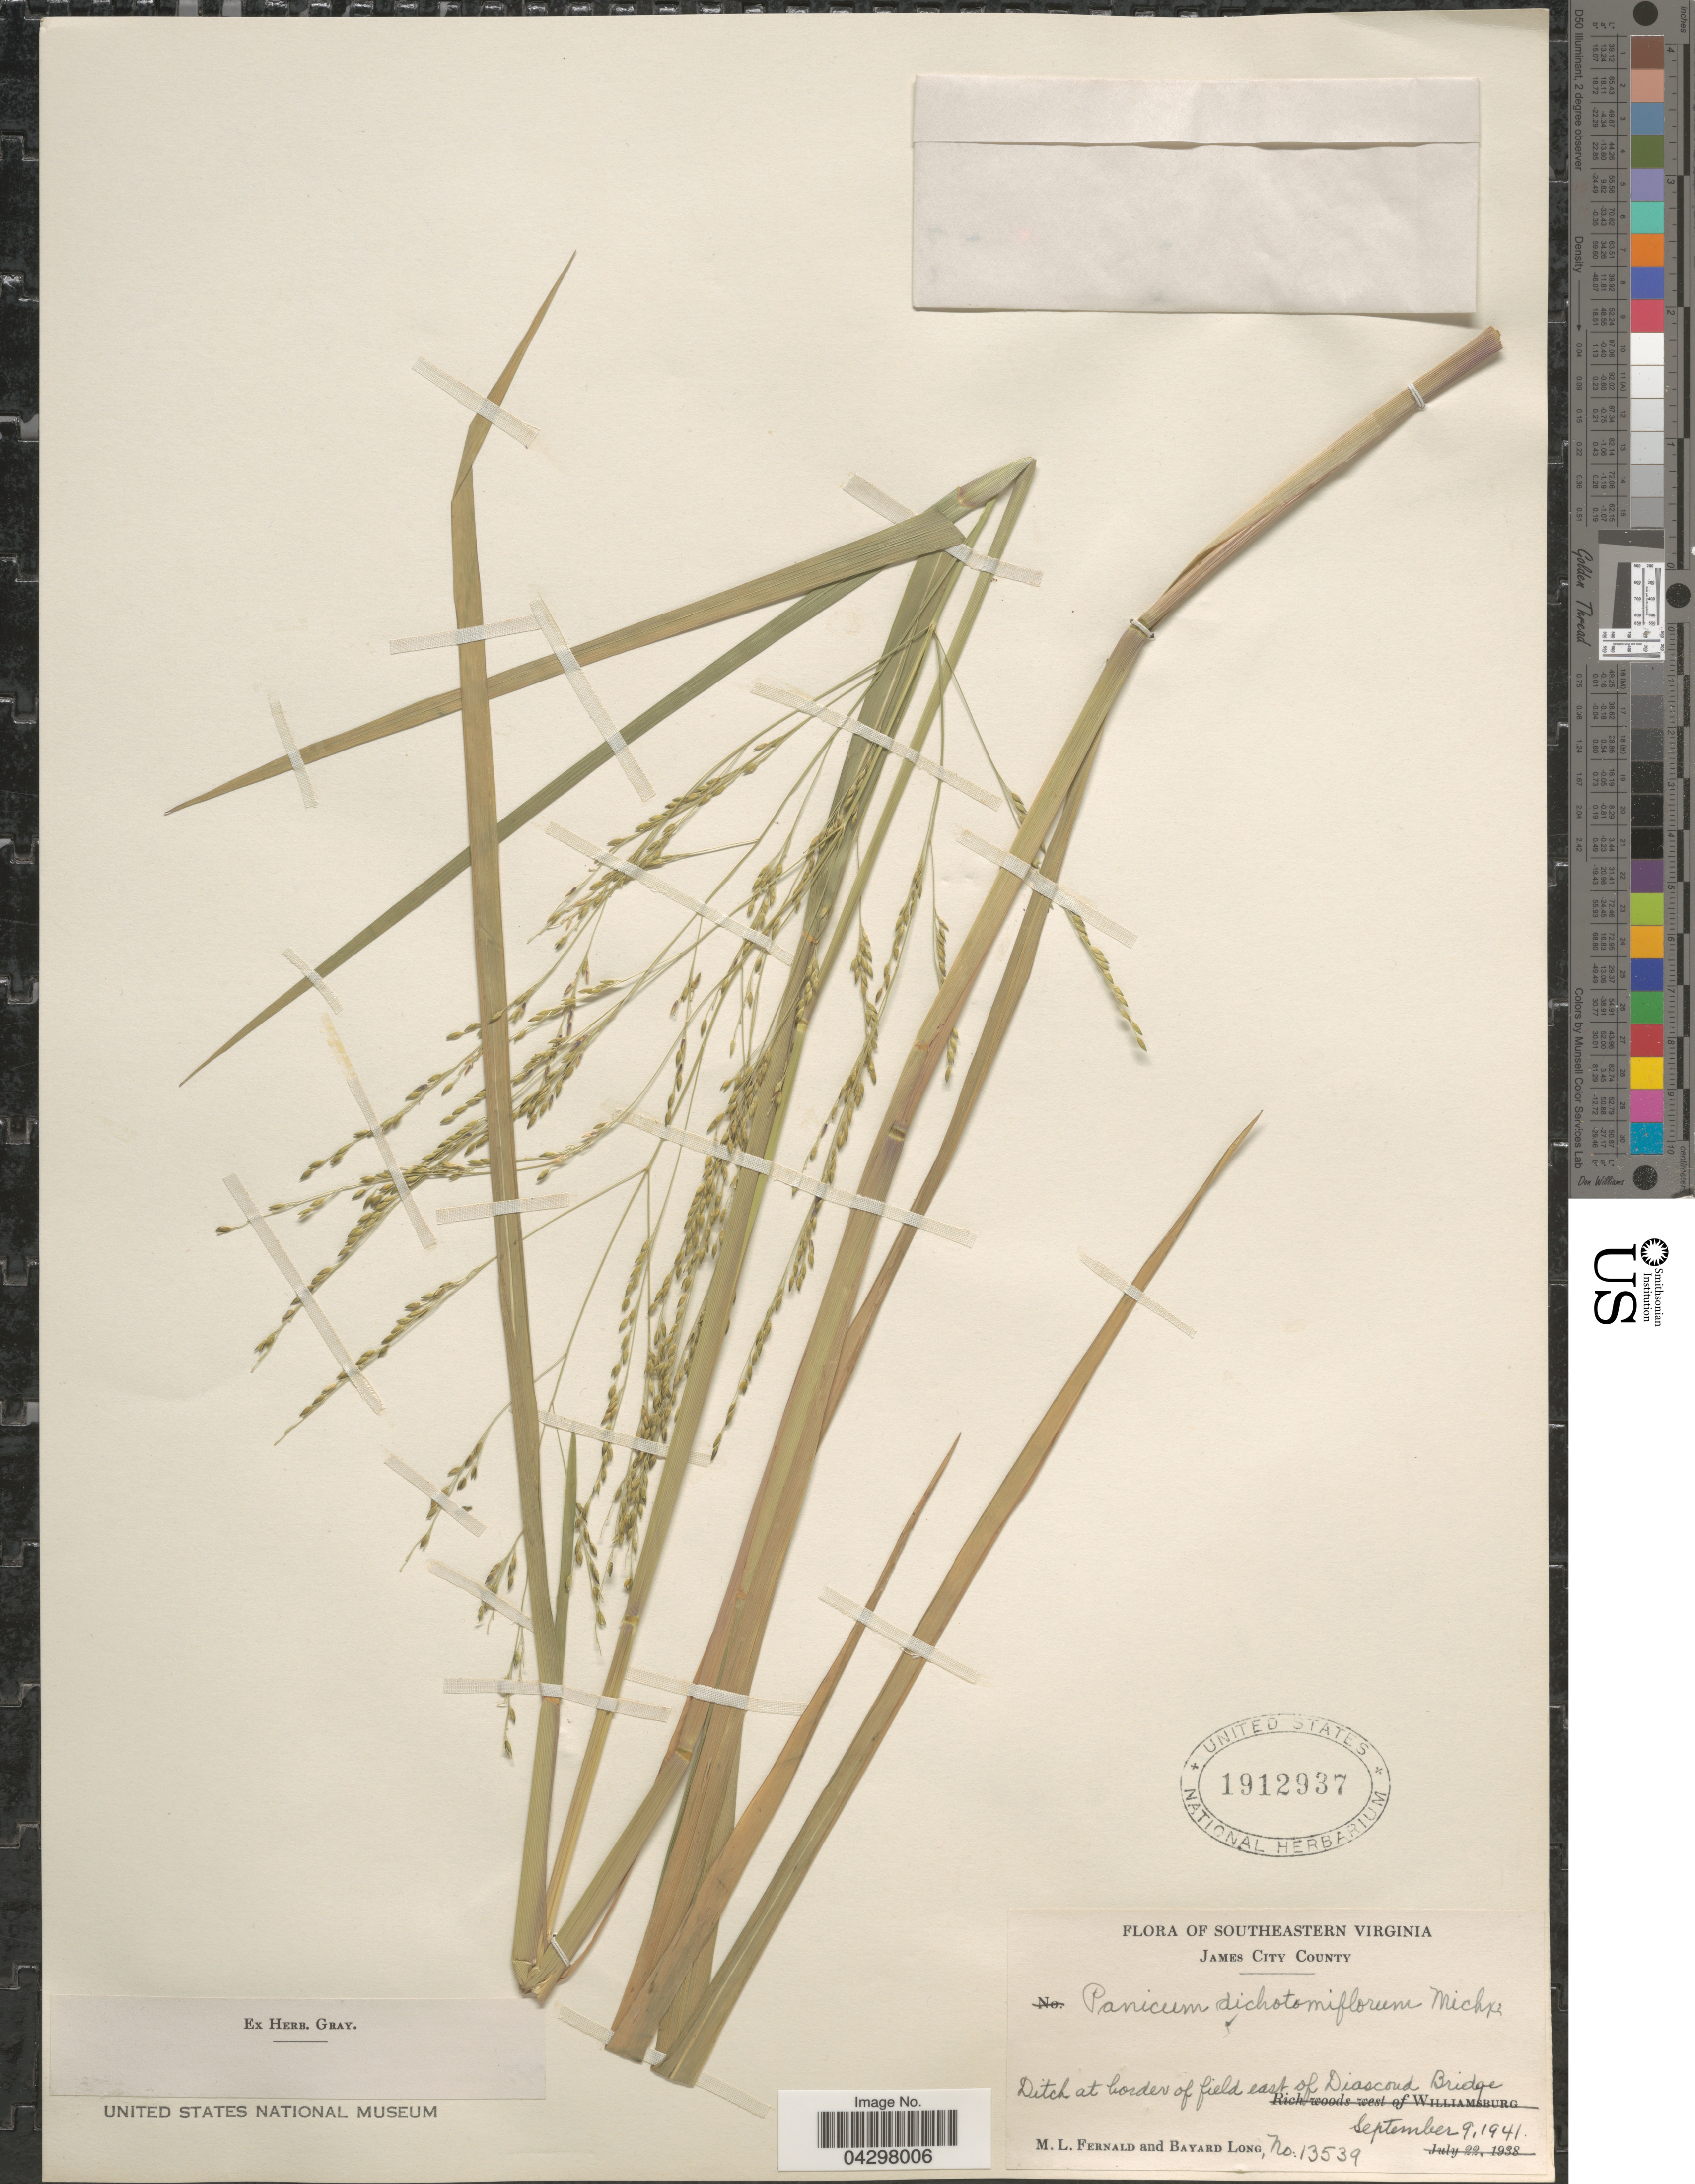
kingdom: Plantae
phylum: Tracheophyta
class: Liliopsida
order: Poales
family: Poaceae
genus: Panicum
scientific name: Panicum dichotomiflorum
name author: Michx.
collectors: M. L. Fernald & B. Long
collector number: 13539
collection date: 1941-09-09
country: United States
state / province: Virginia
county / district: James City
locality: Southeastern Virginia. James City County. Ditch at border of field east of Diascond Bridge.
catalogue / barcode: US 1912937